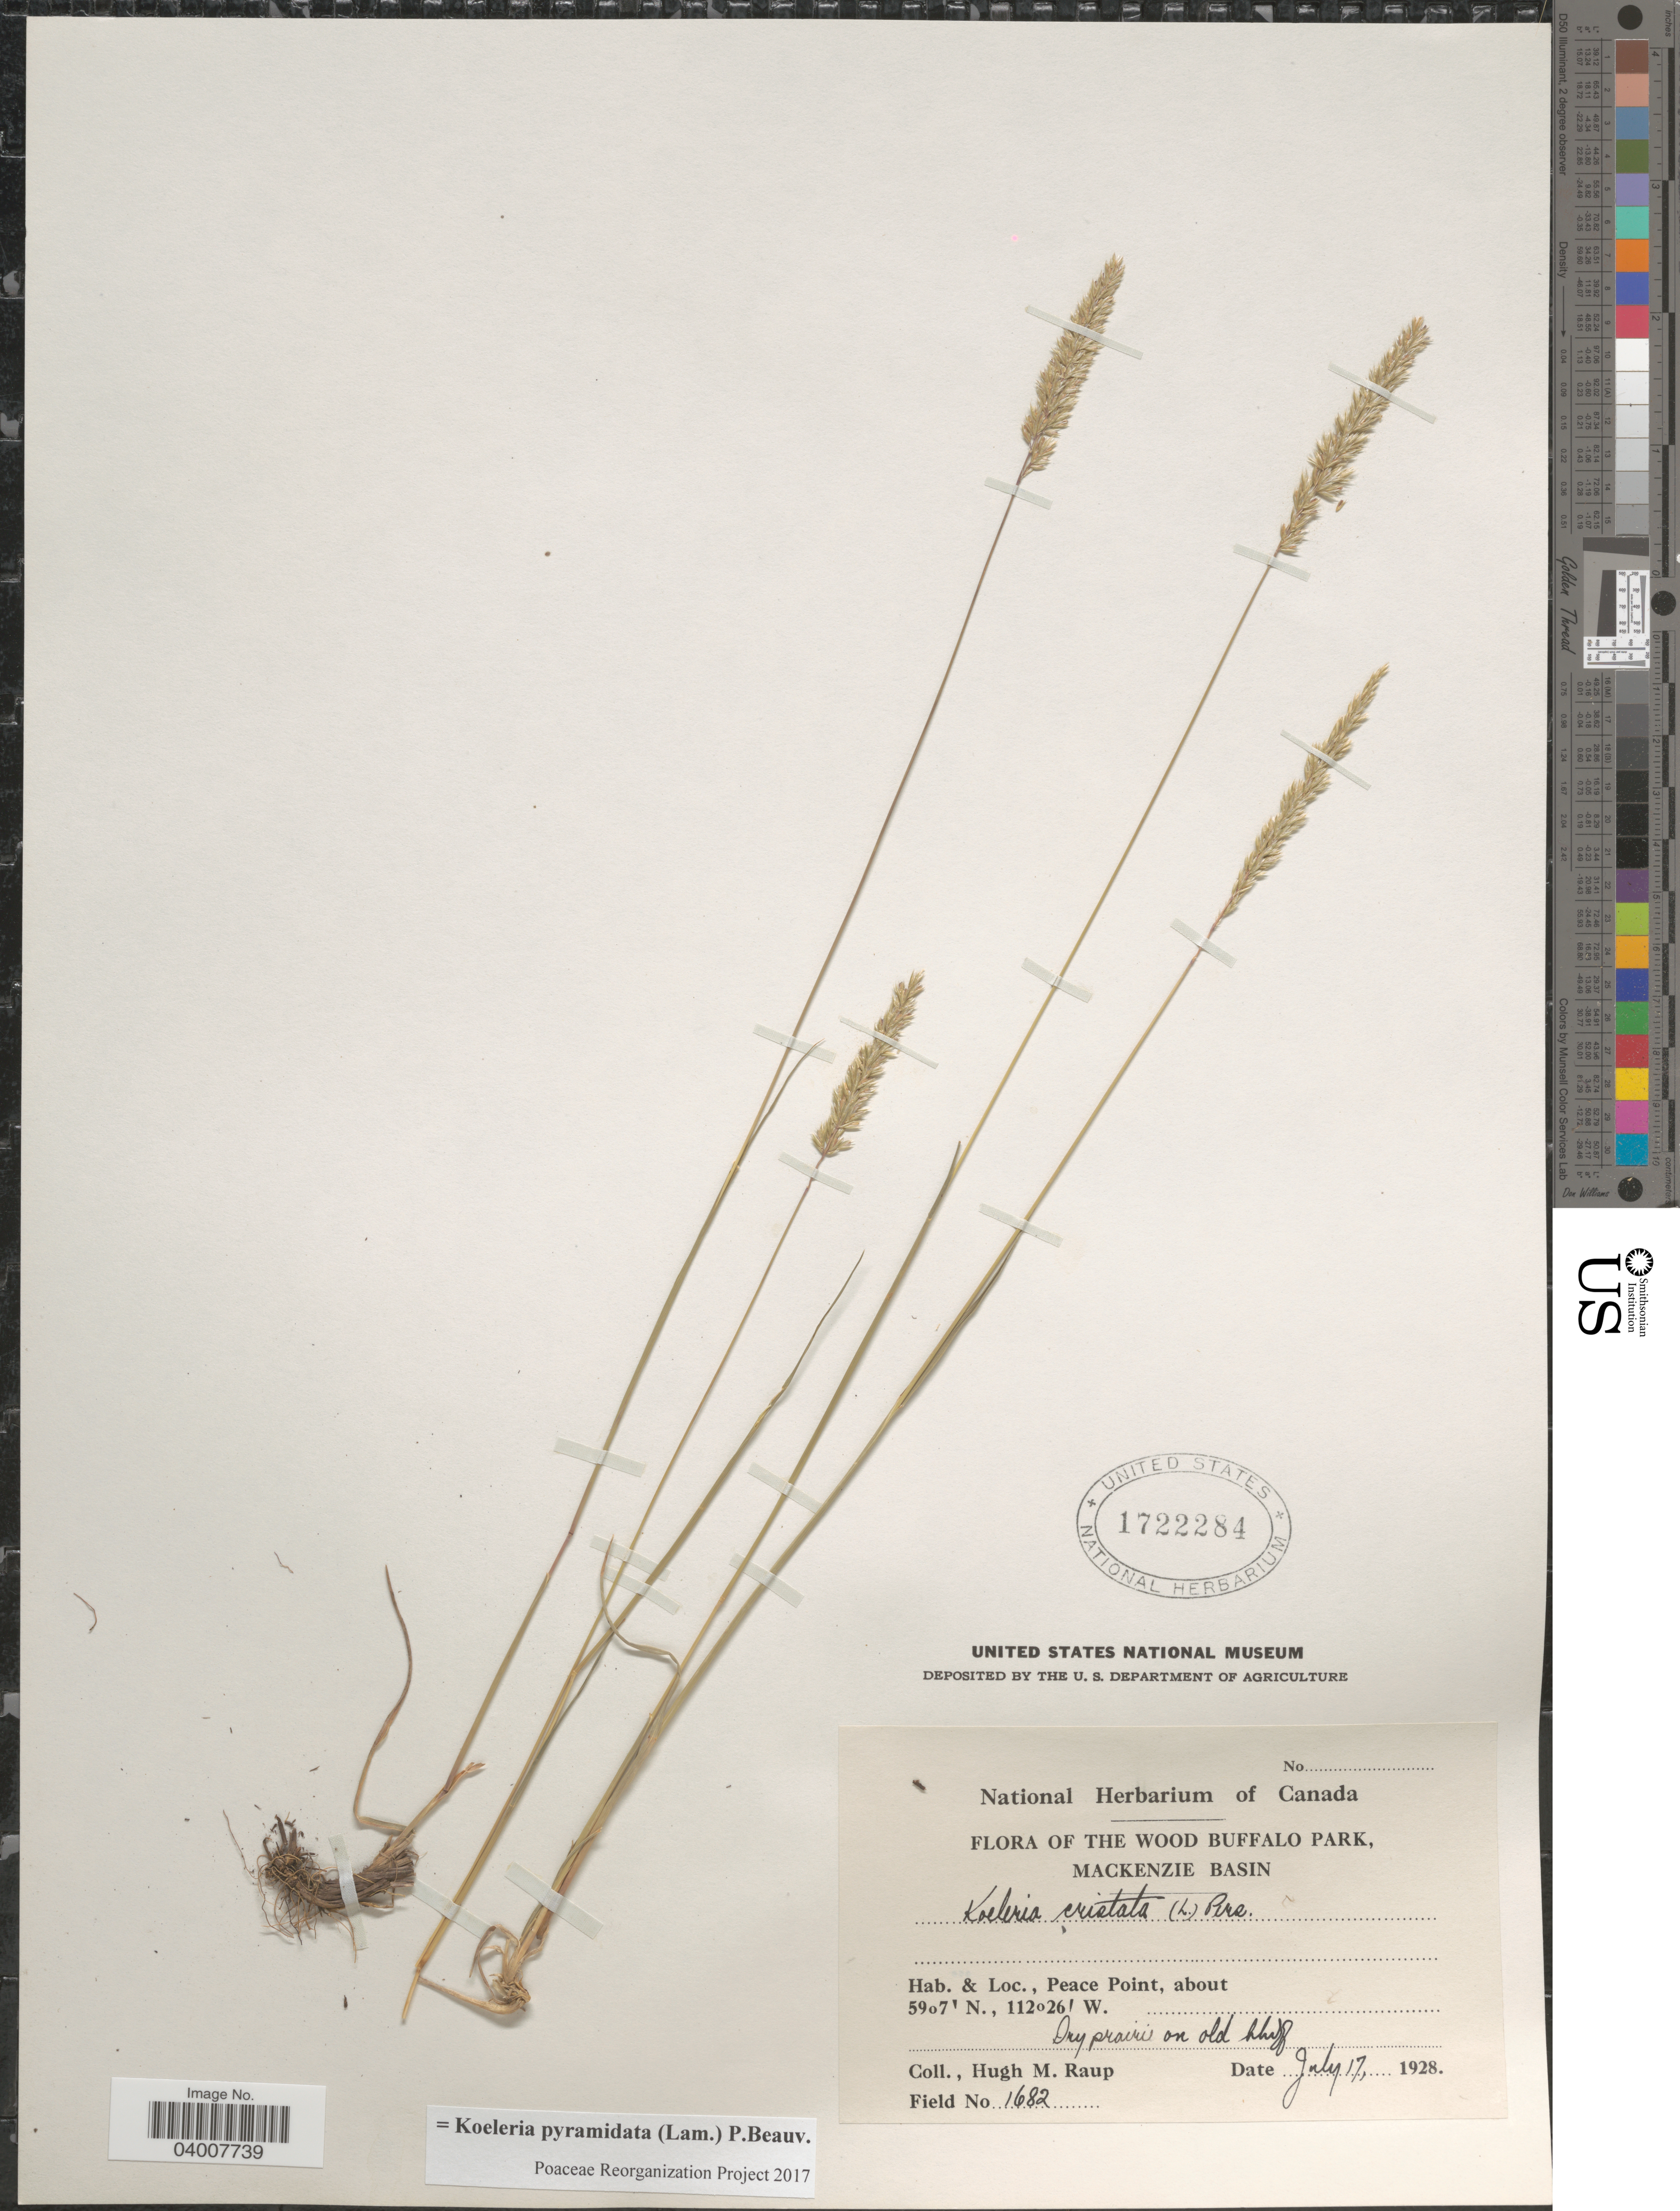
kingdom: Plantae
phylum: Tracheophyta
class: Liliopsida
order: Poales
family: Poaceae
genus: Koeleria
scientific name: Koeleria pyramidata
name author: (Lam.) P. Beauv.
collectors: H. Raup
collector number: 1682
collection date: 1928-07-17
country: Canada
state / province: Alberta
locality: The Wood Buffalo Park, Mackenzie Basin. Peace Point.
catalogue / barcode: US 1722284